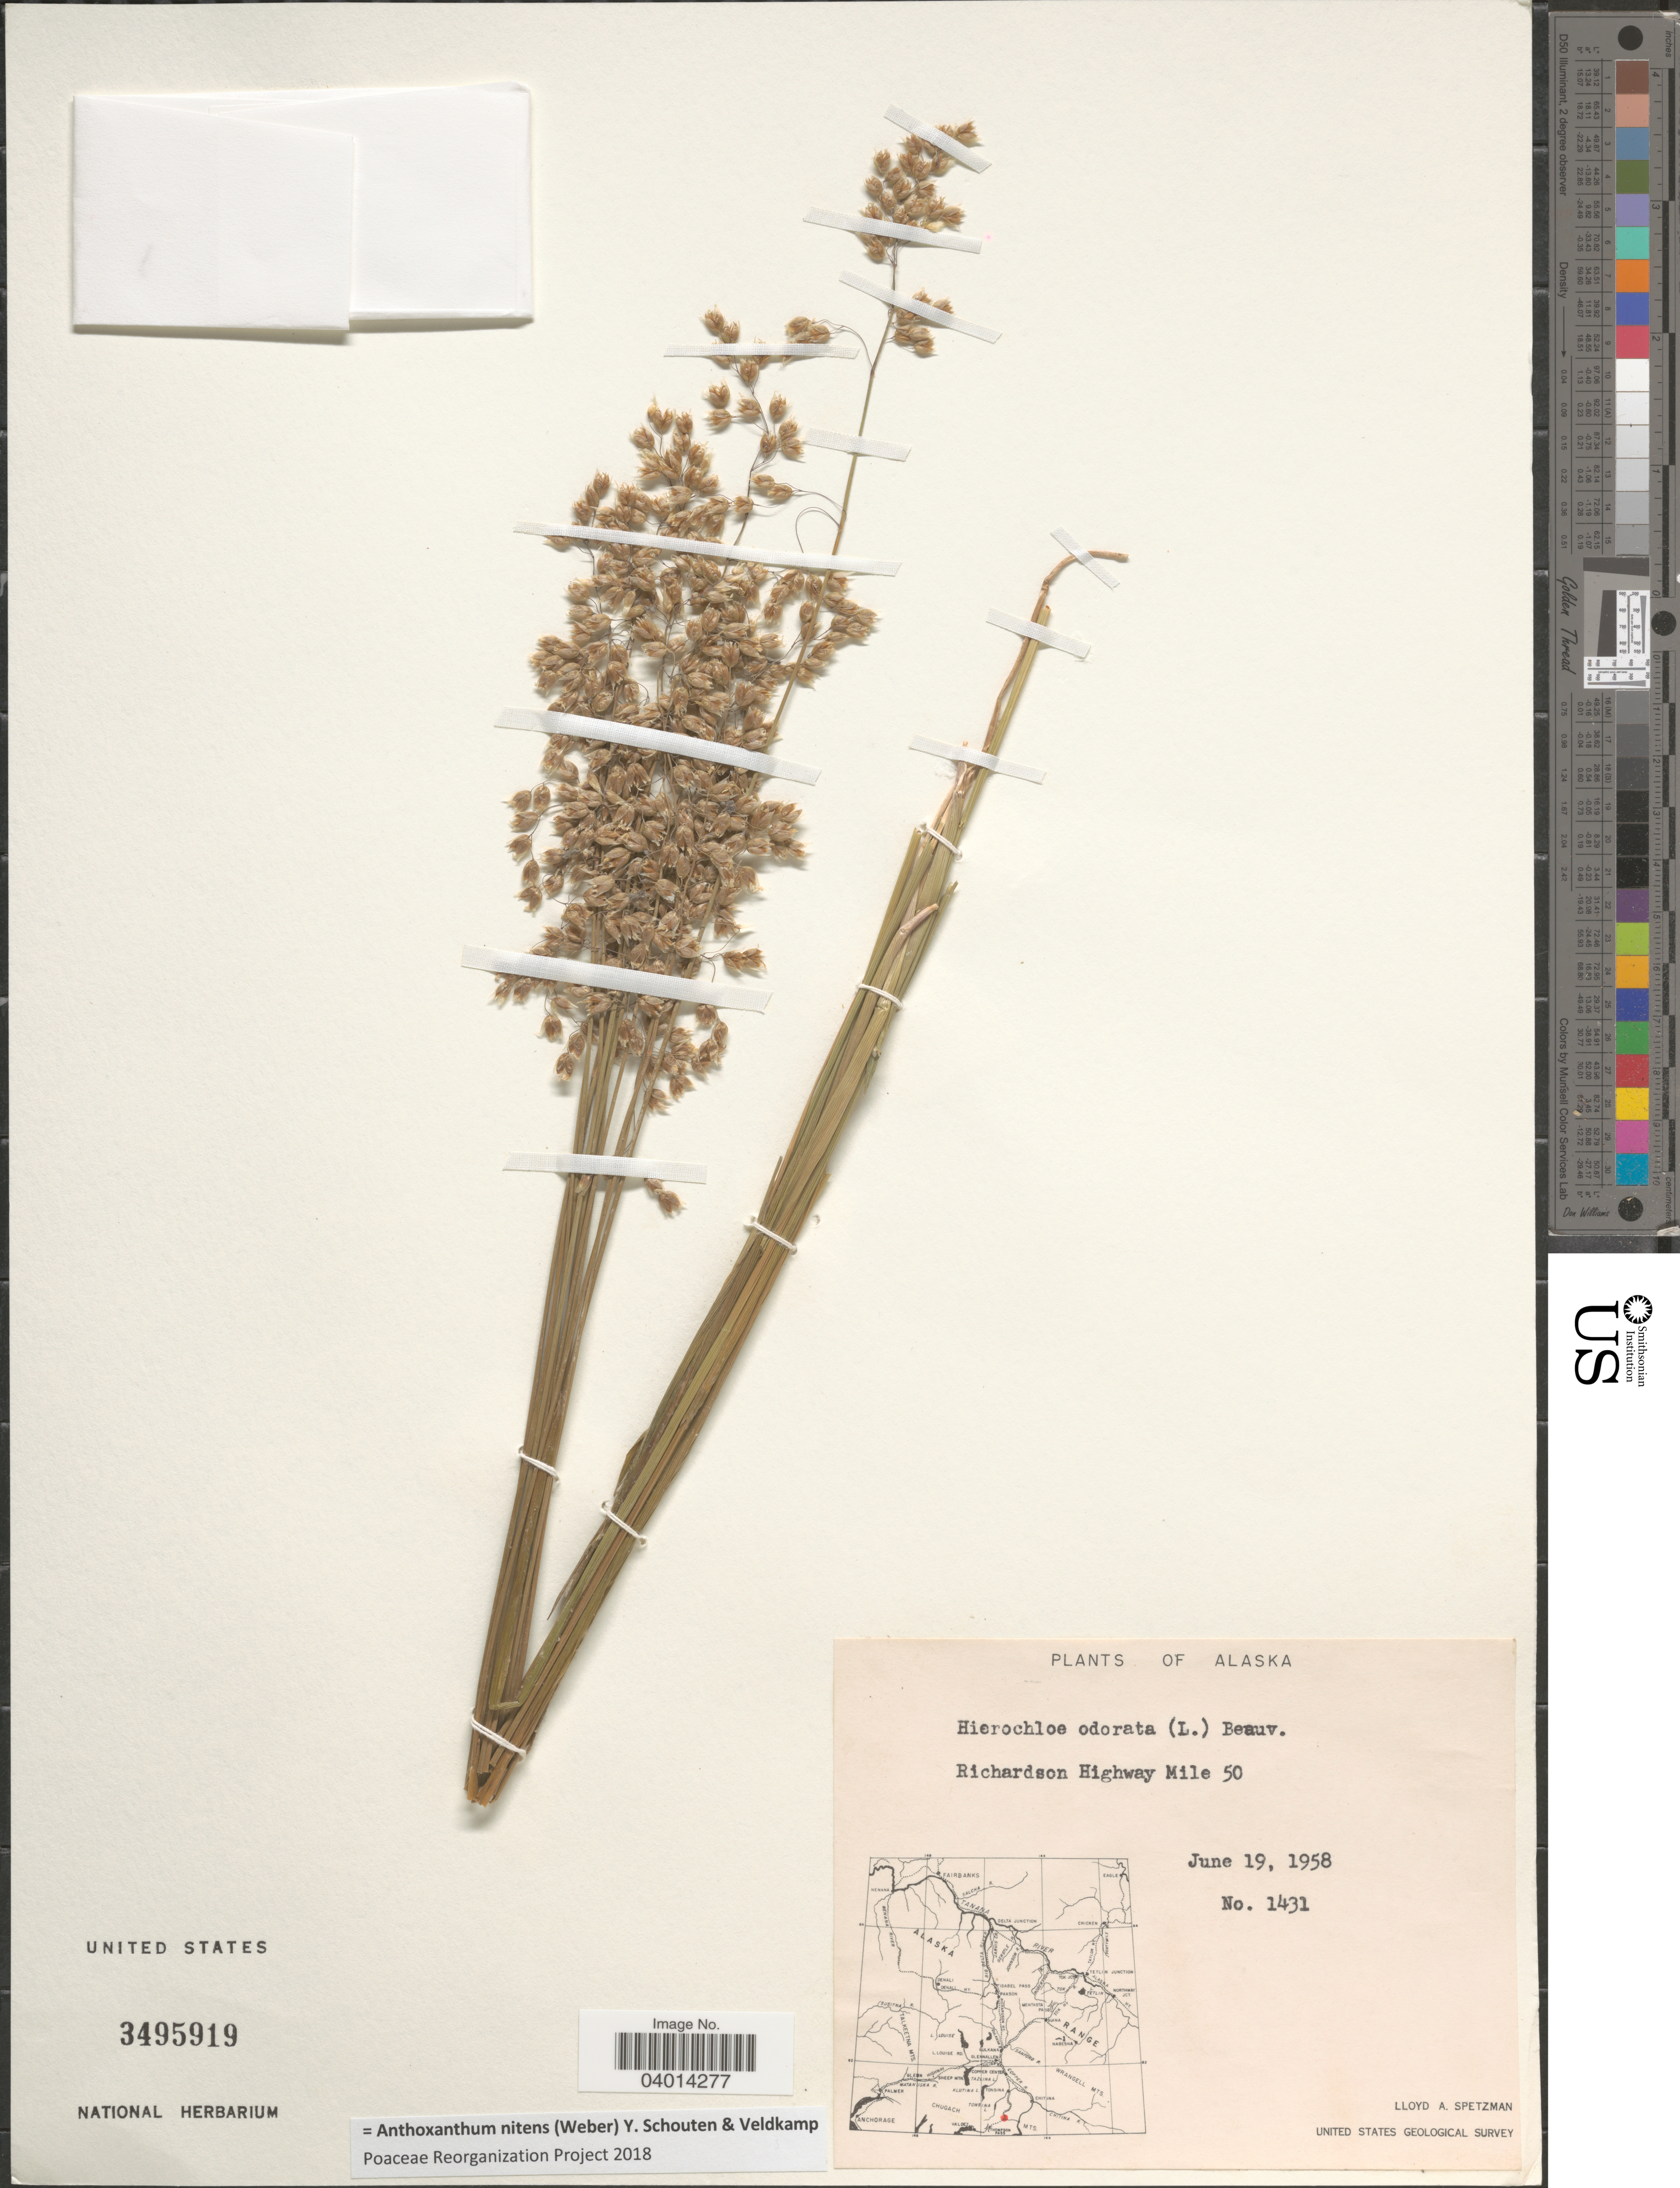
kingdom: Plantae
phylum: Tracheophyta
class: Liliopsida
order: Poales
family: Poaceae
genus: Anthoxanthum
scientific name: Anthoxanthum nitens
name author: (G.H. Weber) R.T.A. Schouten & Veldkamp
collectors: L. Spetzman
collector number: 1431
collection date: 1958-06-19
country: United States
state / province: Alaska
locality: Richardson Highway Mile 50.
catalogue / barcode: US 3495919